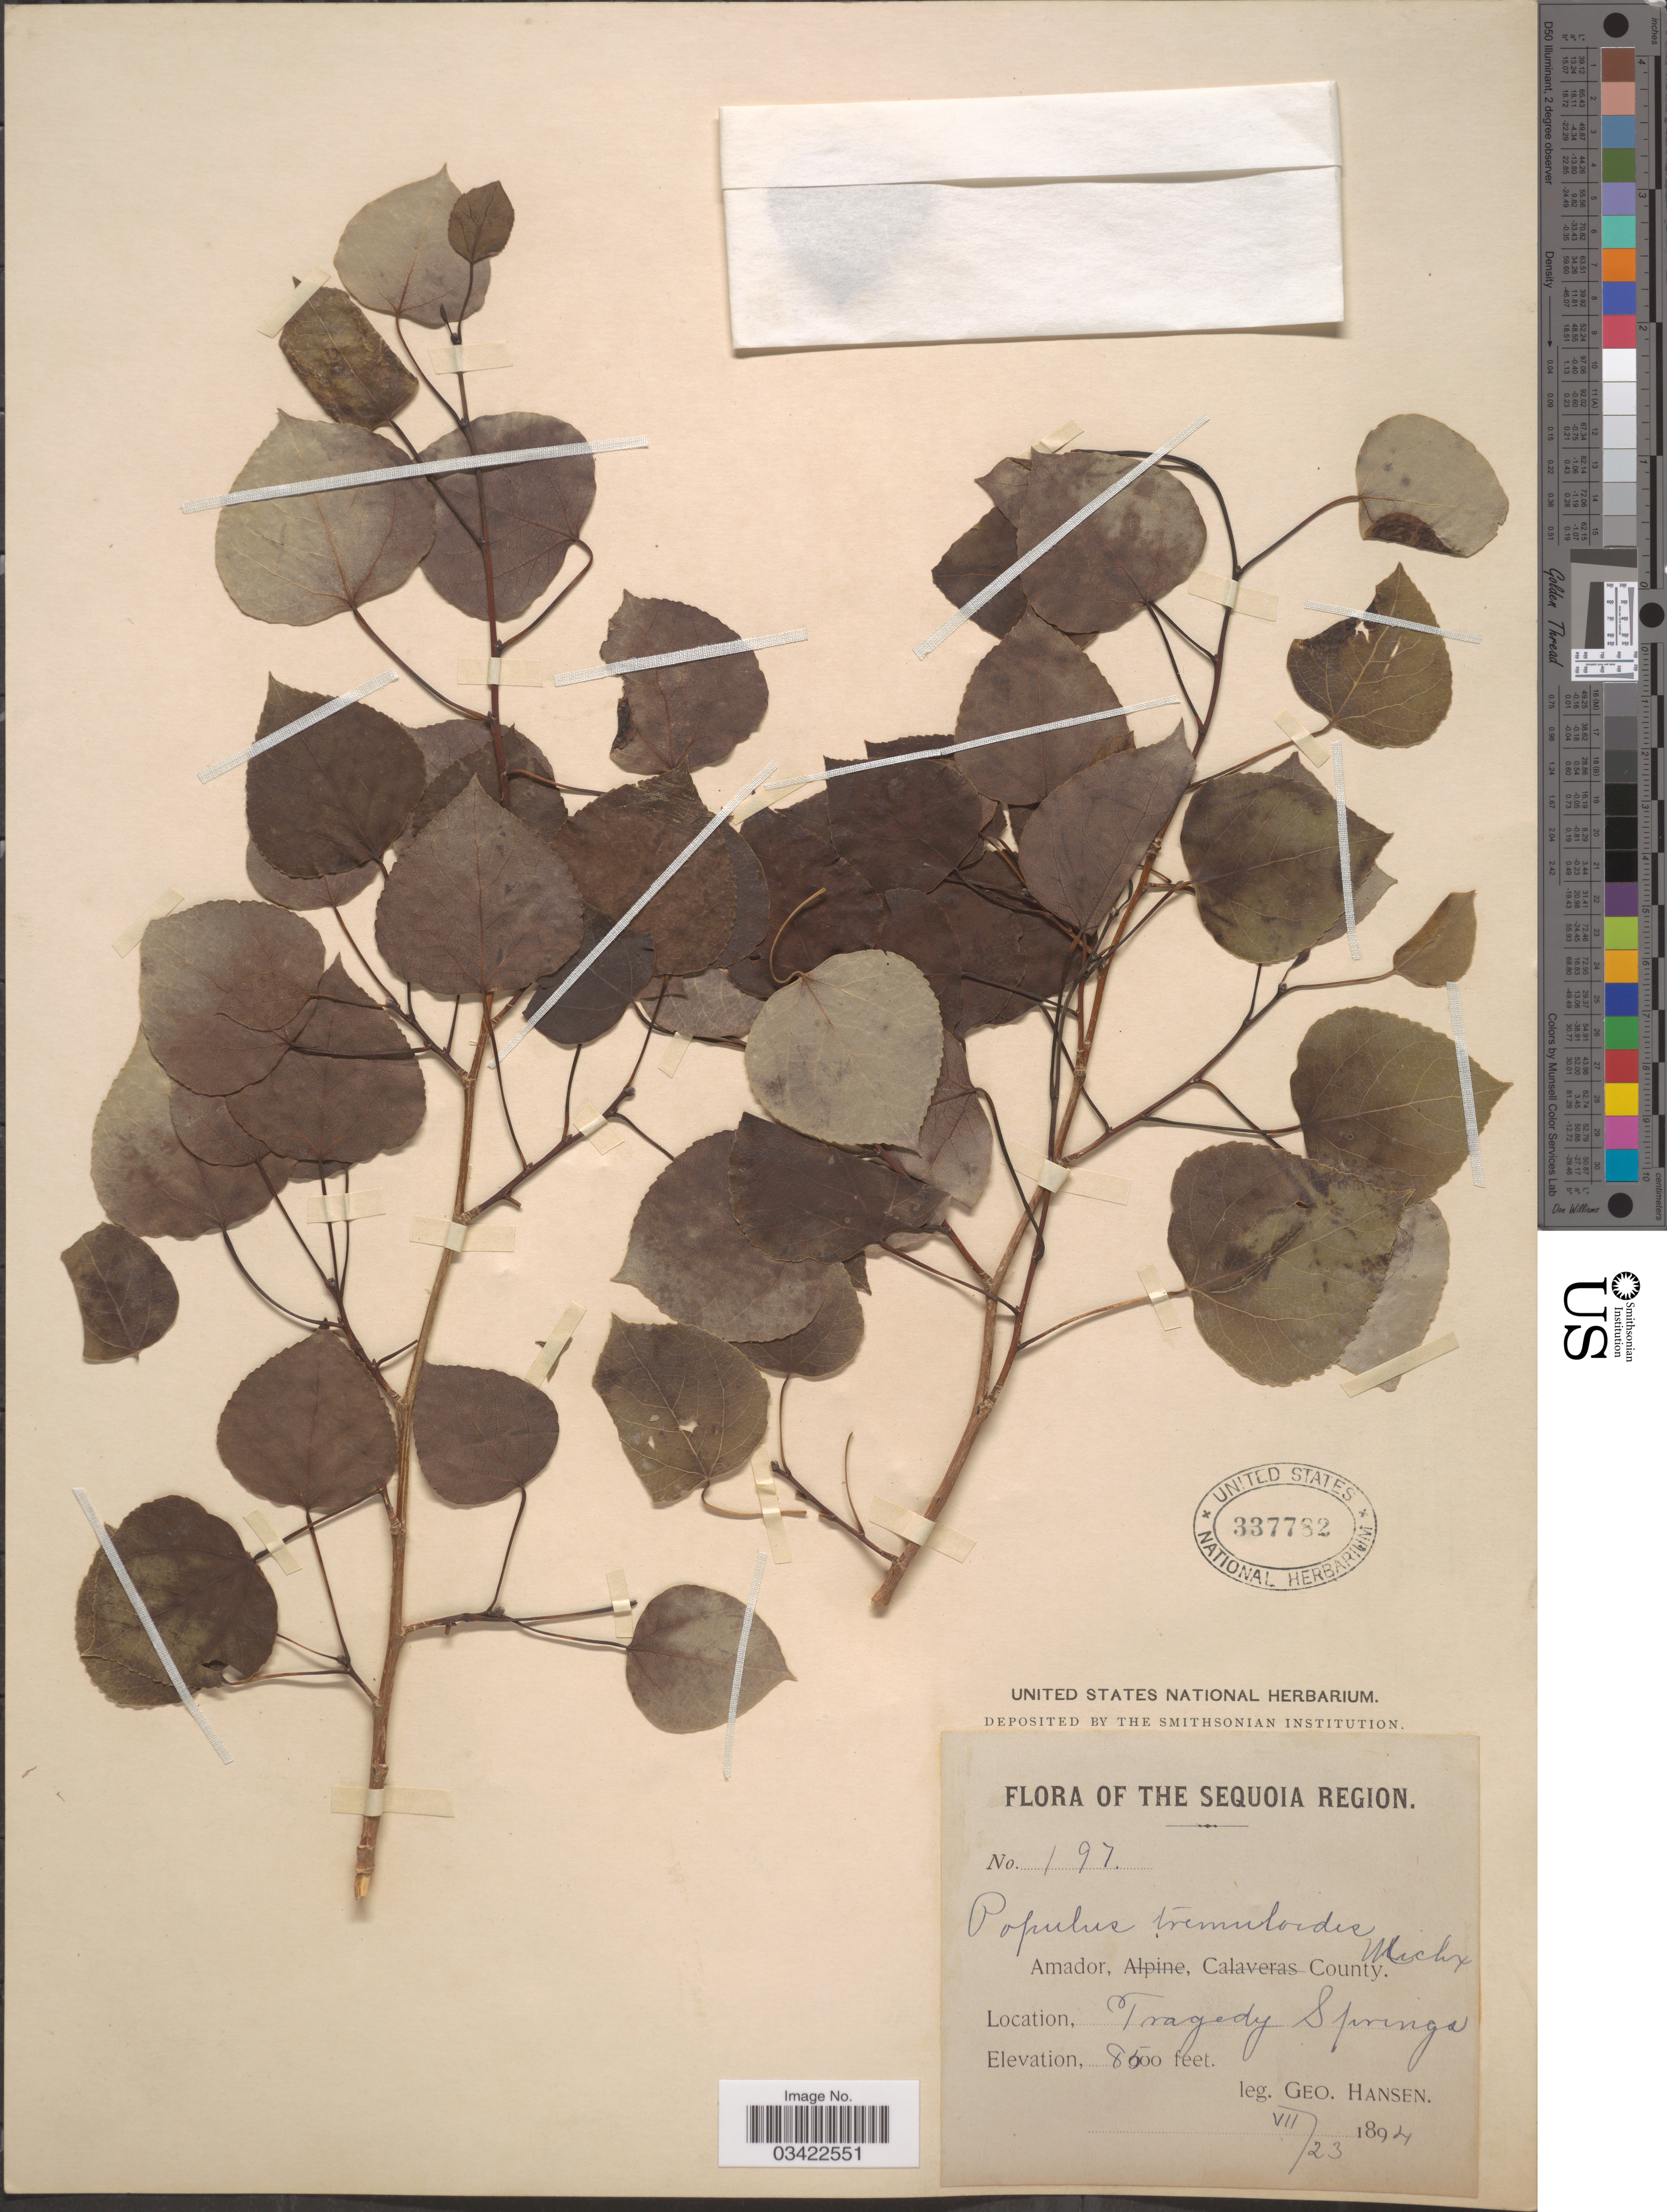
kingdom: Plantae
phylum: Tracheophyta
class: Magnoliopsida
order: Malpighiales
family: Salicaceae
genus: Populus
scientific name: Populus tremuloides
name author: Michx.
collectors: G. Hansen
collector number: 197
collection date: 1894-07-23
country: United States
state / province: California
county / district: Amador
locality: The Sequoia Region. Amador County. Tragedy Springs.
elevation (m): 2591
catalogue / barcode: US 337782